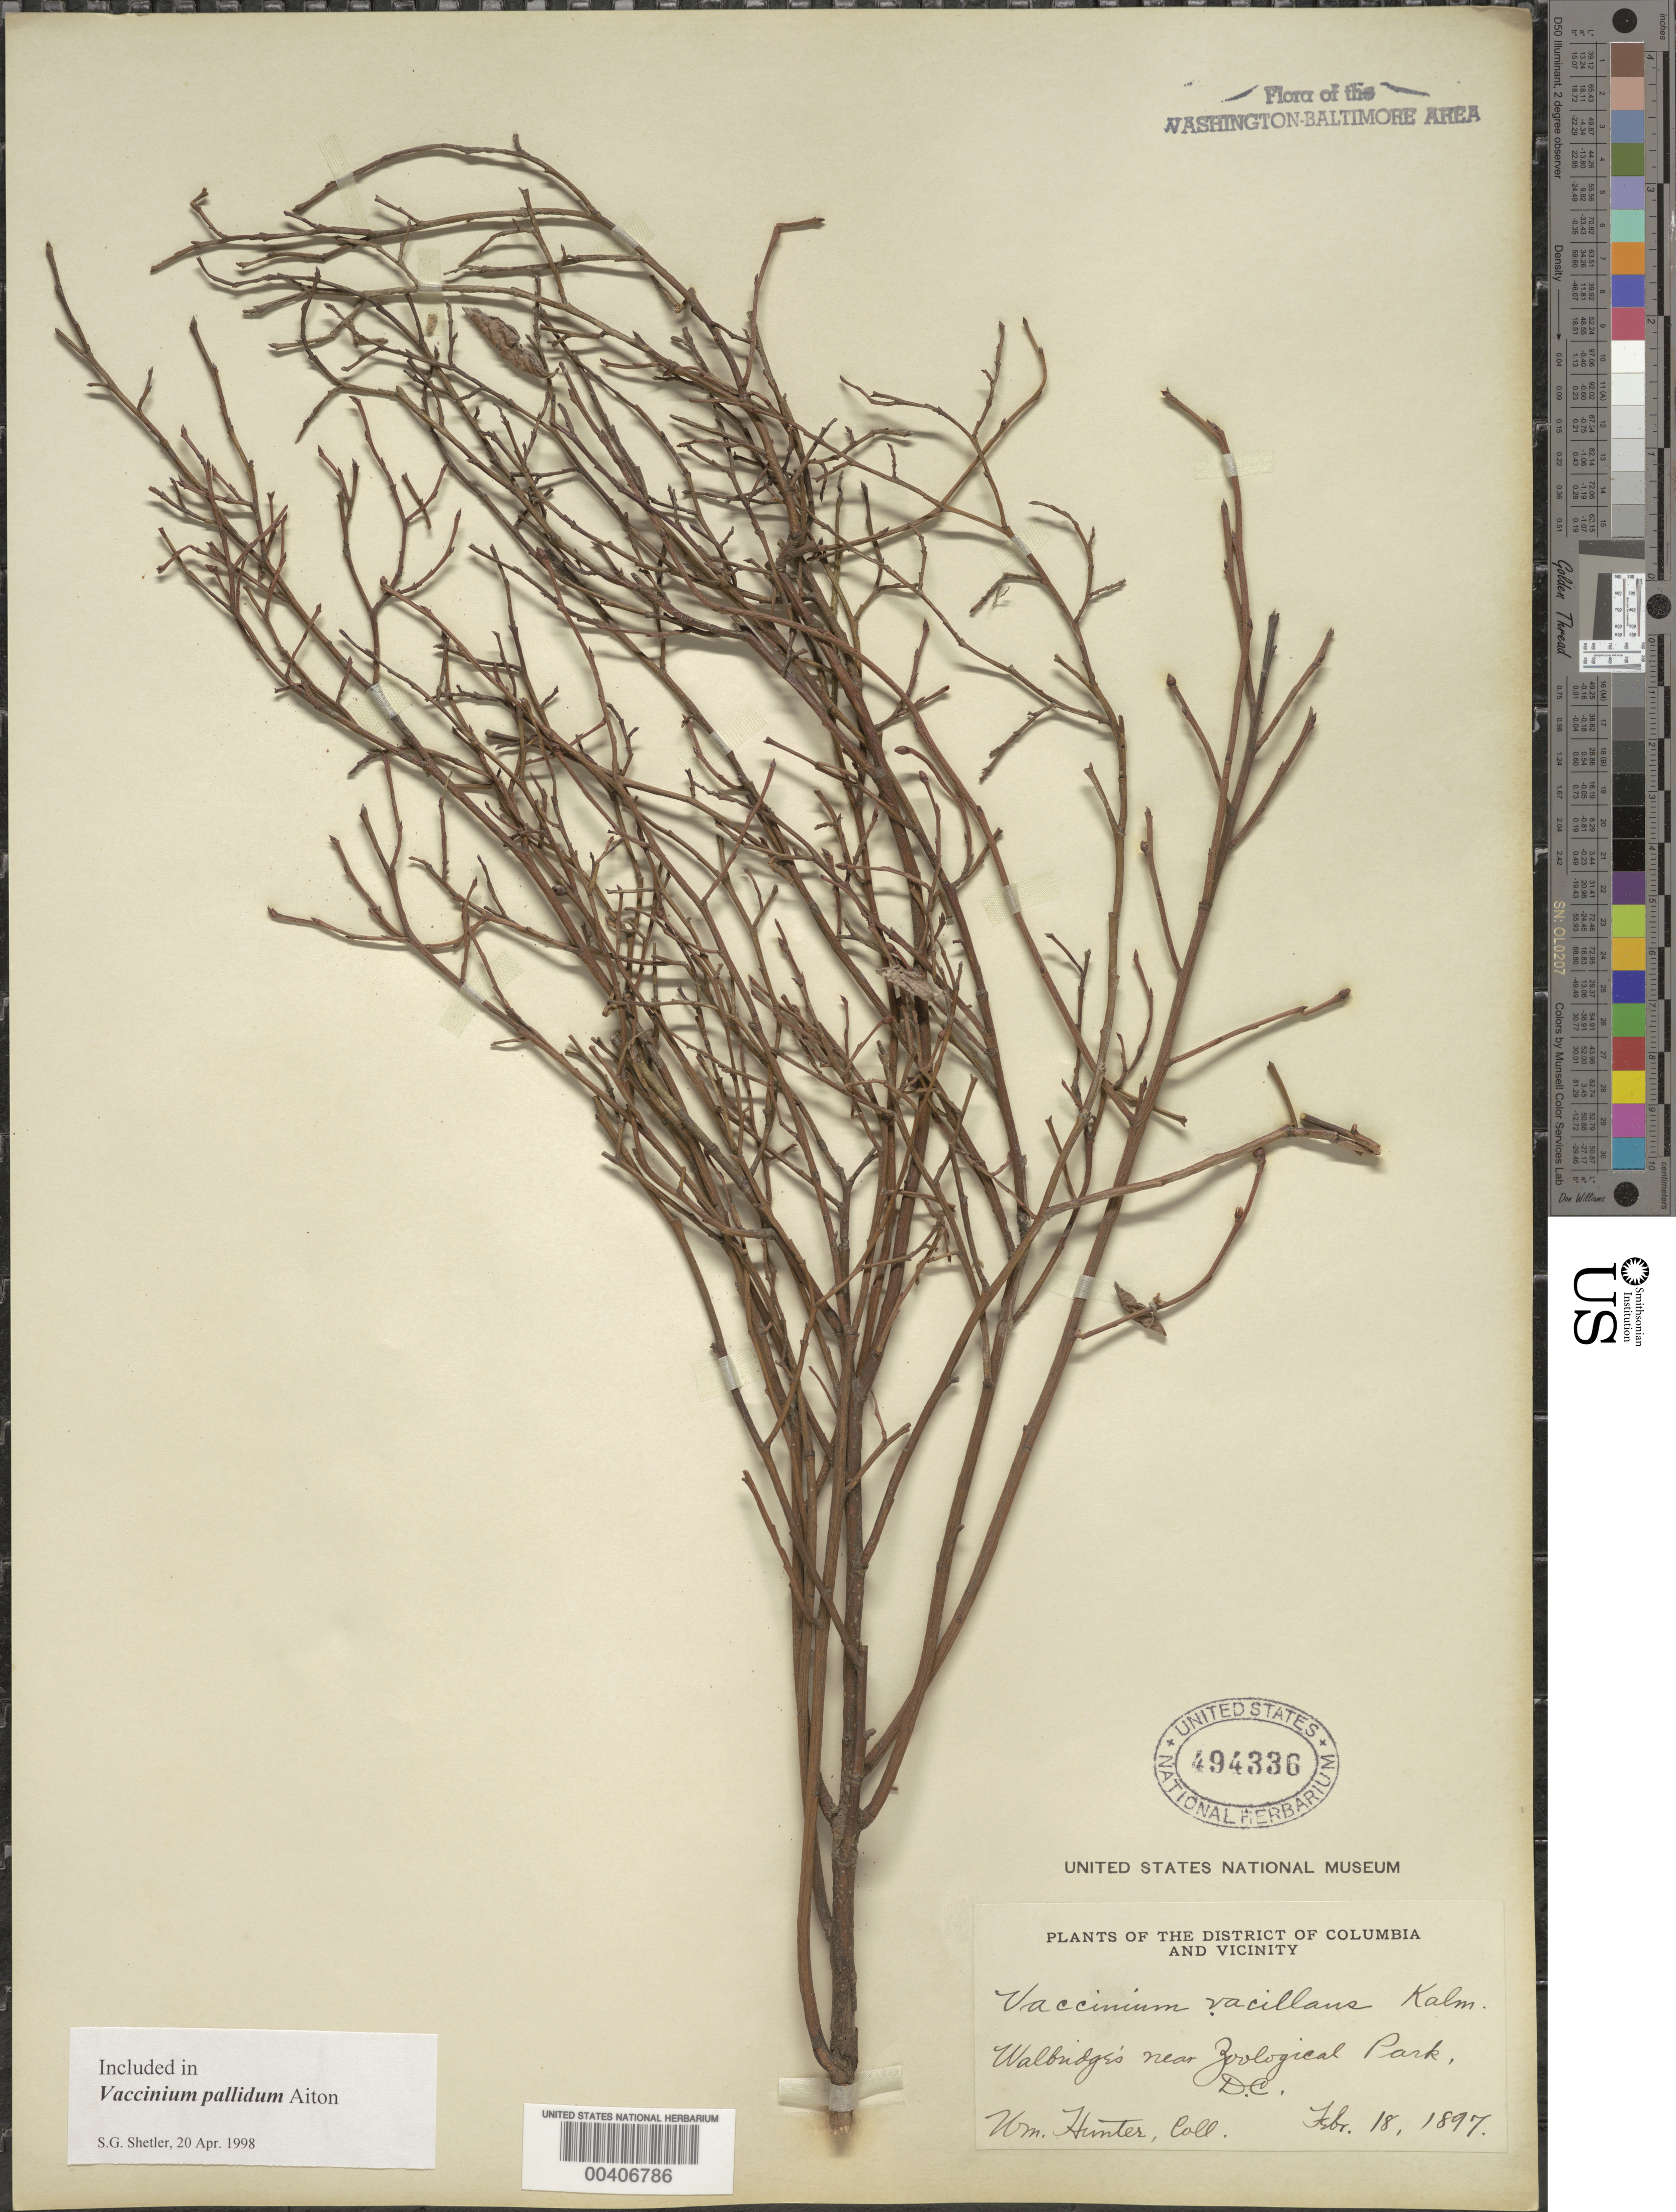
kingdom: Plantae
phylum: Tracheophyta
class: Magnoliopsida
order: Ericales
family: Ericaceae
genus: Vaccinium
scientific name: Vaccinium pallidum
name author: Aiton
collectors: W. Hunter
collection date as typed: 18 Feb 1897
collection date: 1897-02-18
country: United States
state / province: District of Columbia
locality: Walbridges, near Zoo Rock Creek Park and Vicinity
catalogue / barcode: US 494336